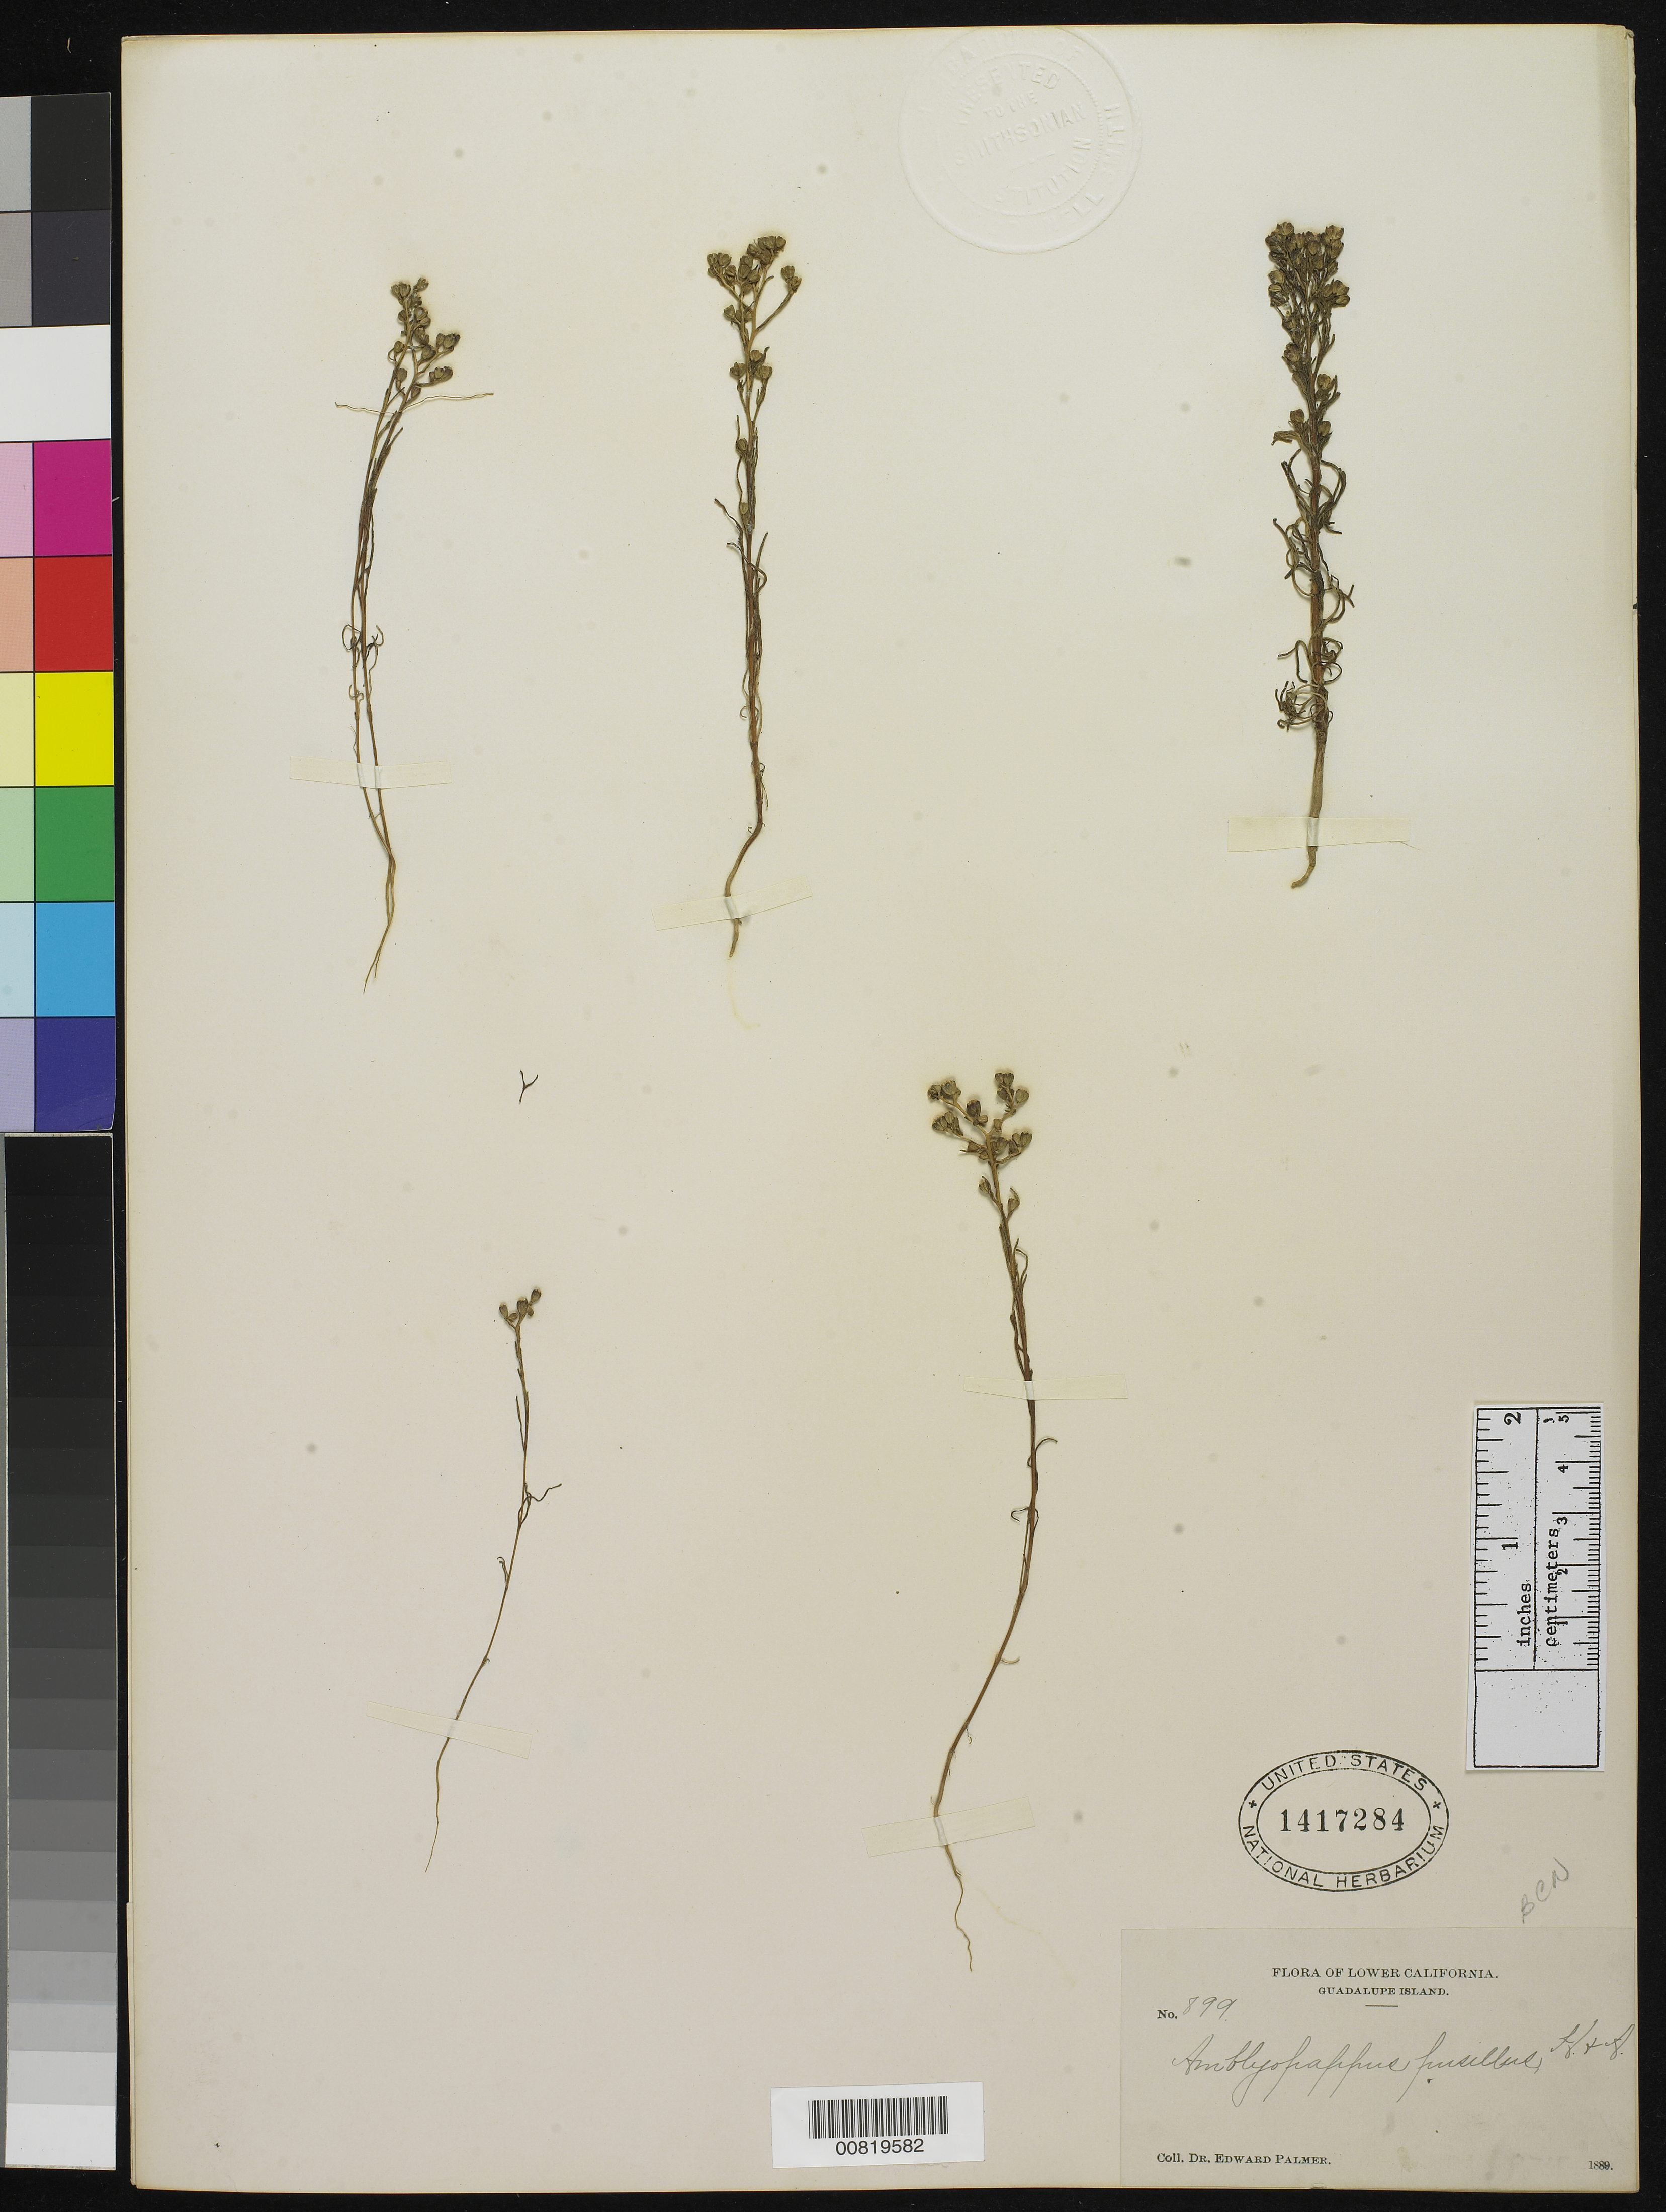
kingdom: Plantae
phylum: Tracheophyta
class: Magnoliopsida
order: Asterales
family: Asteraceae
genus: Amblyopappus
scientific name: Amblyopappus pusillus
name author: Hook. & Arn.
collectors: E. Palmer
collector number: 899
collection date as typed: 1889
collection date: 1889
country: Mexico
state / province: Baja California Norte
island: Guadalupe I.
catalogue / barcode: US 1417284